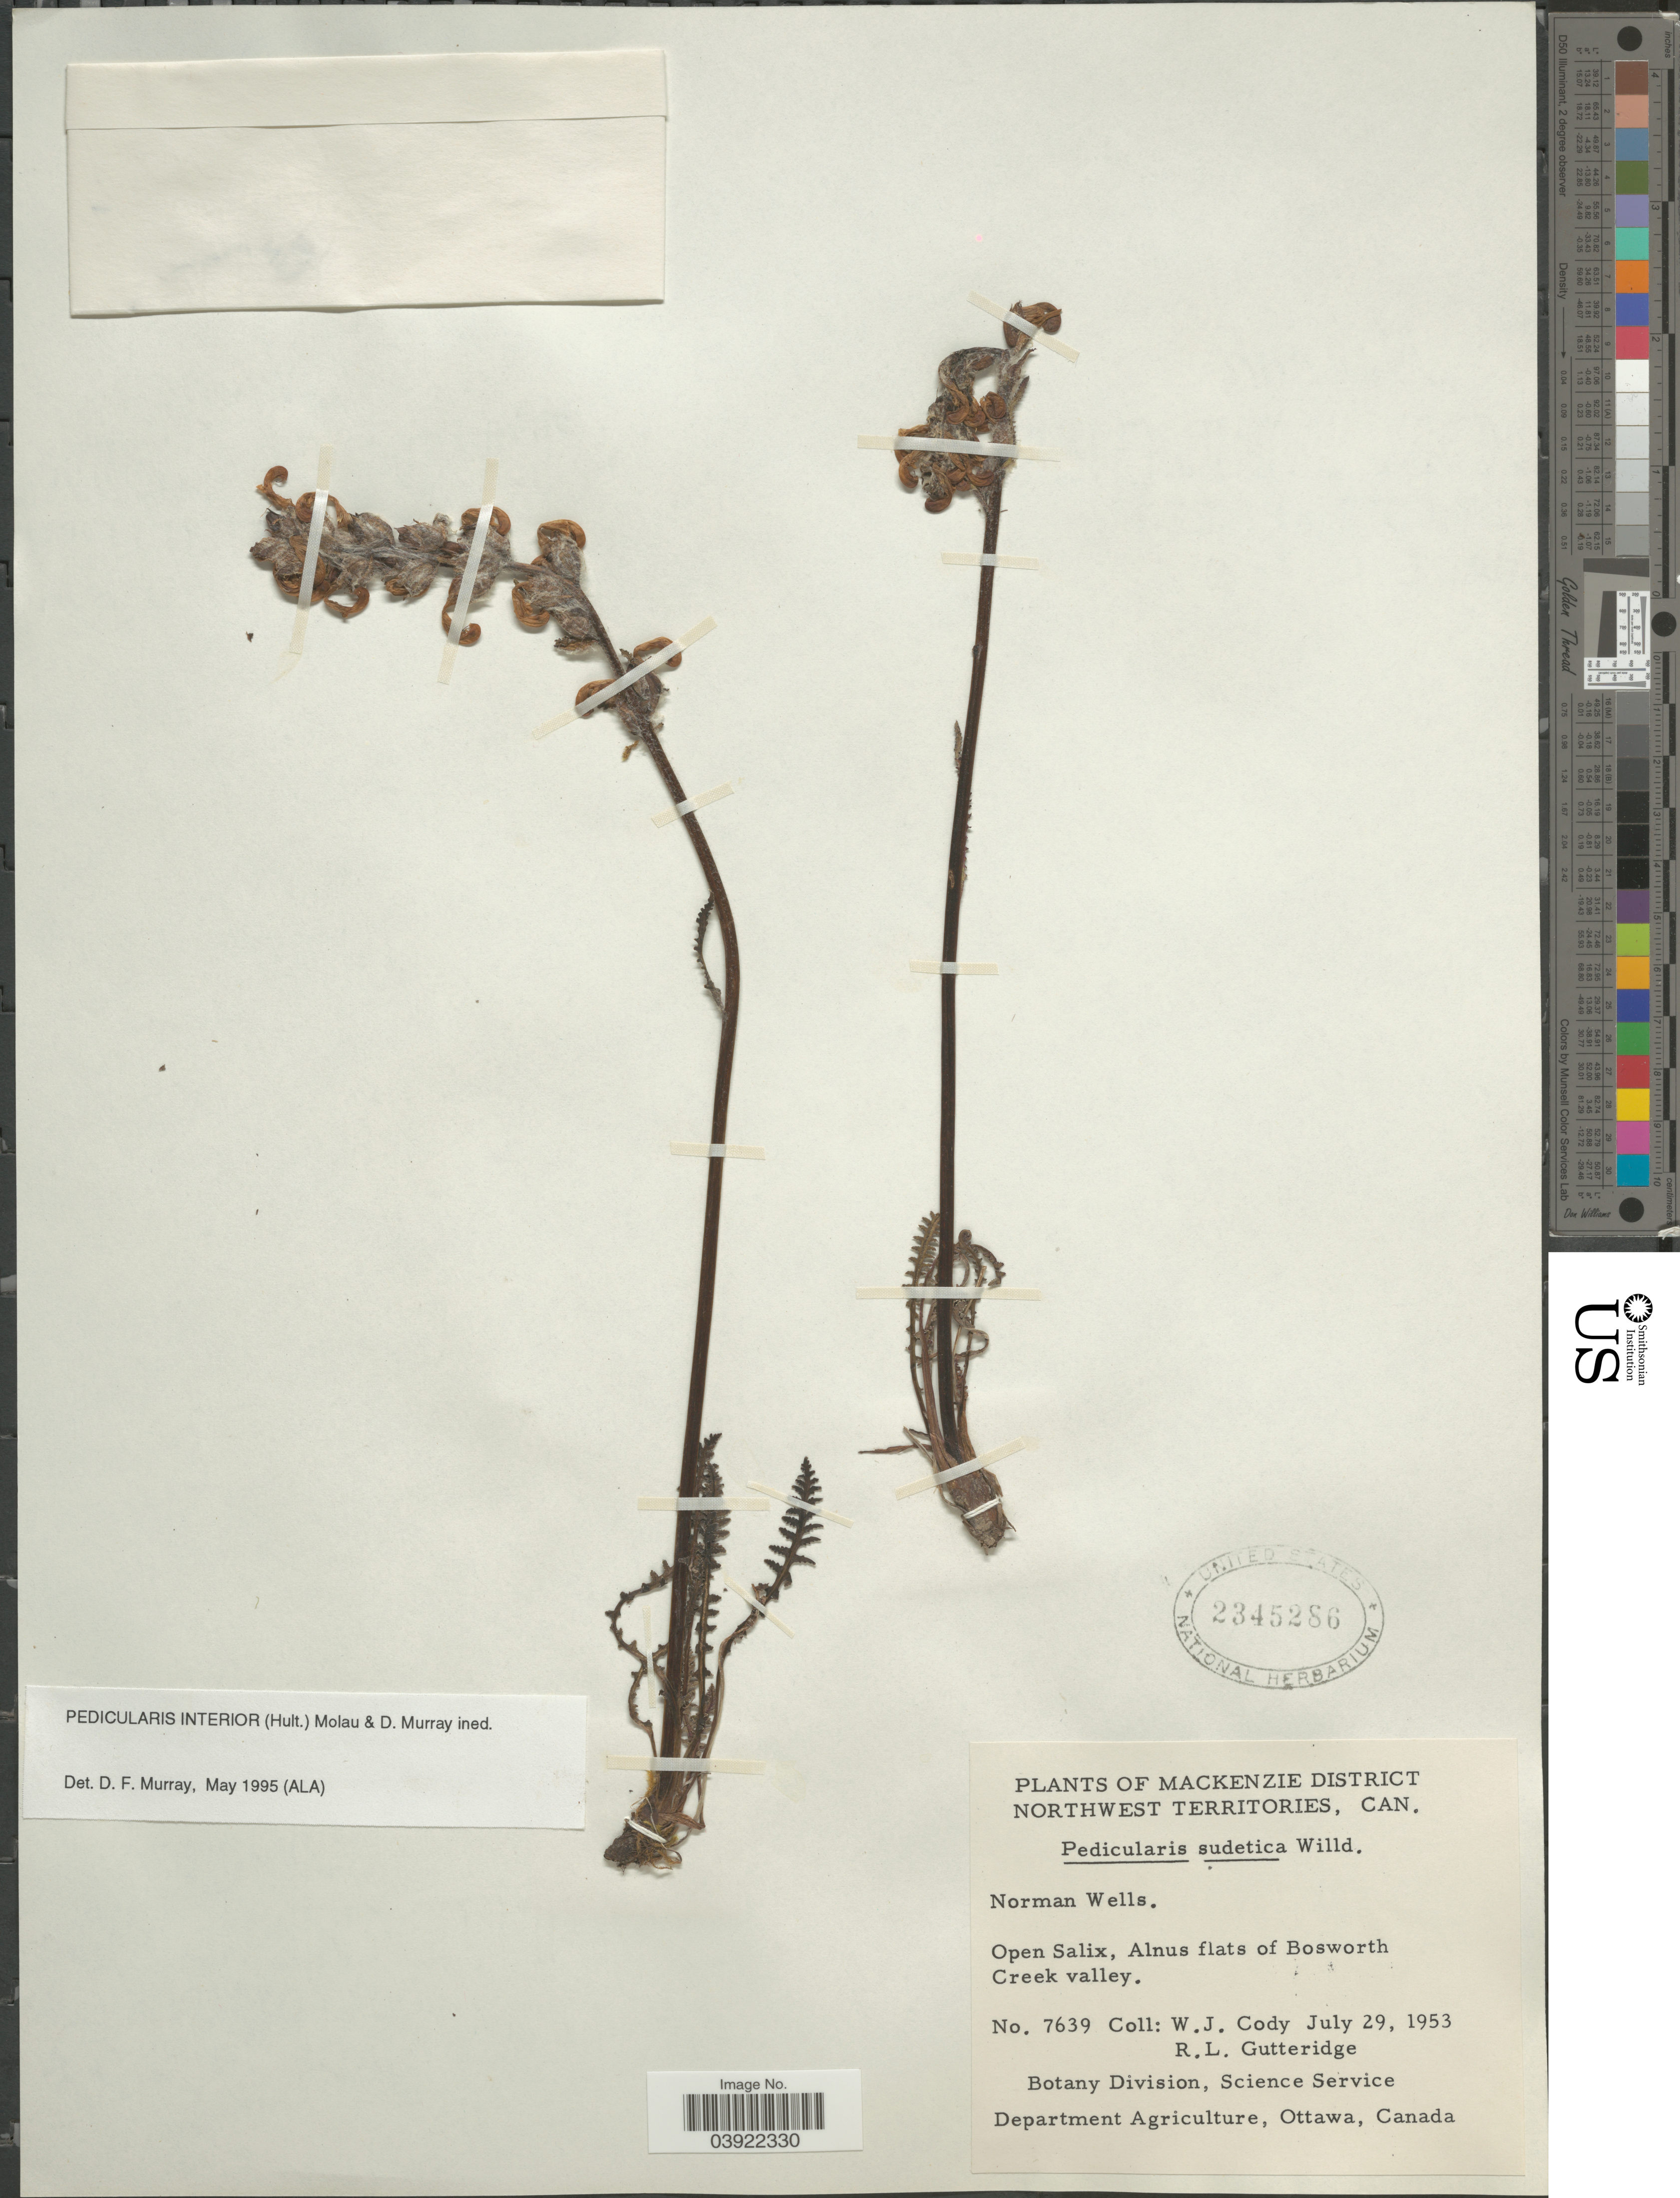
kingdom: Plantae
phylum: Tracheophyta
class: Magnoliopsida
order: Lamiales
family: Orobanchaceae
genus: Pedicularis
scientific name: Pedicularis interior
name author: (Hultén) Molau & D.F. Murray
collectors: W. Cody & R. Gutteridge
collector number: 7639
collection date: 1953-07-29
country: Canada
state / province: Northwest Territories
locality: Mackenzie District. Alnus flats of Bosworth Creek Valley.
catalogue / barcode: US 2345286